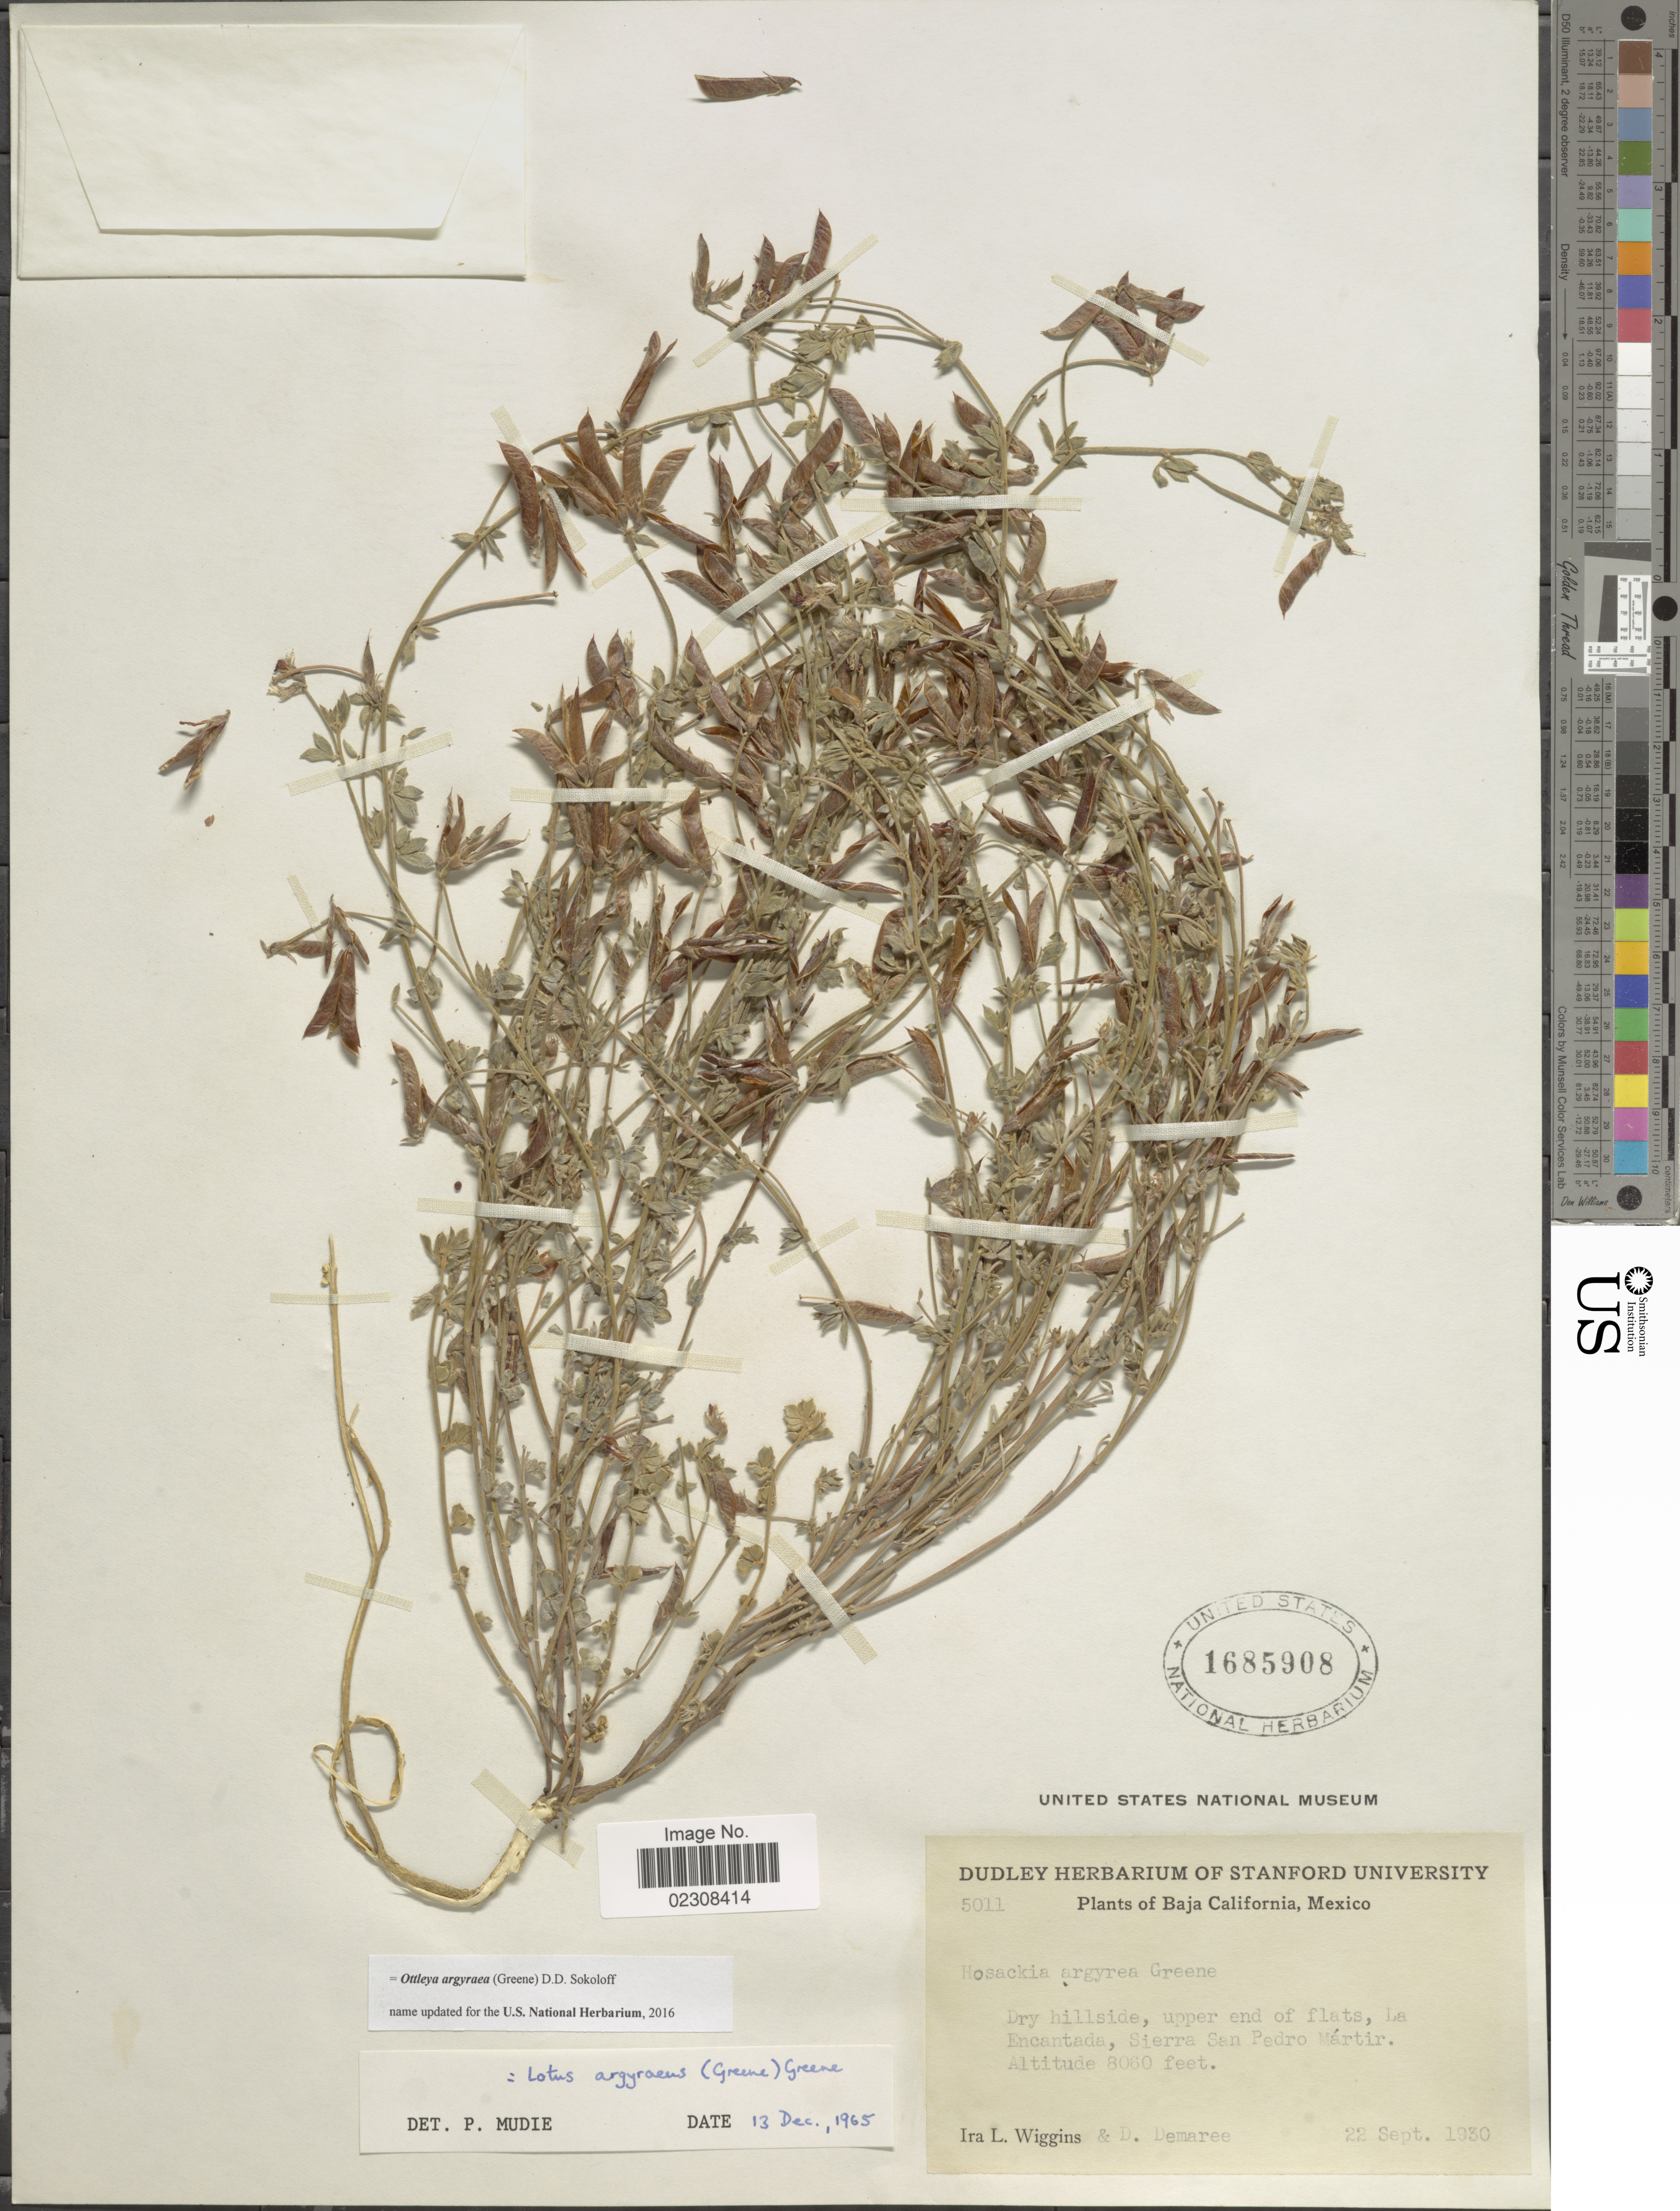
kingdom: Plantae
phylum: Tracheophyta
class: Magnoliopsida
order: Fabales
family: Fabaceae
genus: Ottleya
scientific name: Ottleya argyraea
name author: (Greene) D.D. Sokoloff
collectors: I. L. Wiggins & D. Demaree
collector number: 5011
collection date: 1930-09-22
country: Mexico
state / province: Baja California Norte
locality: Dry hillside, upper end of flats, la Encantada, Sierra San Pedro Mártir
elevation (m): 2457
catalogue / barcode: US 1685908